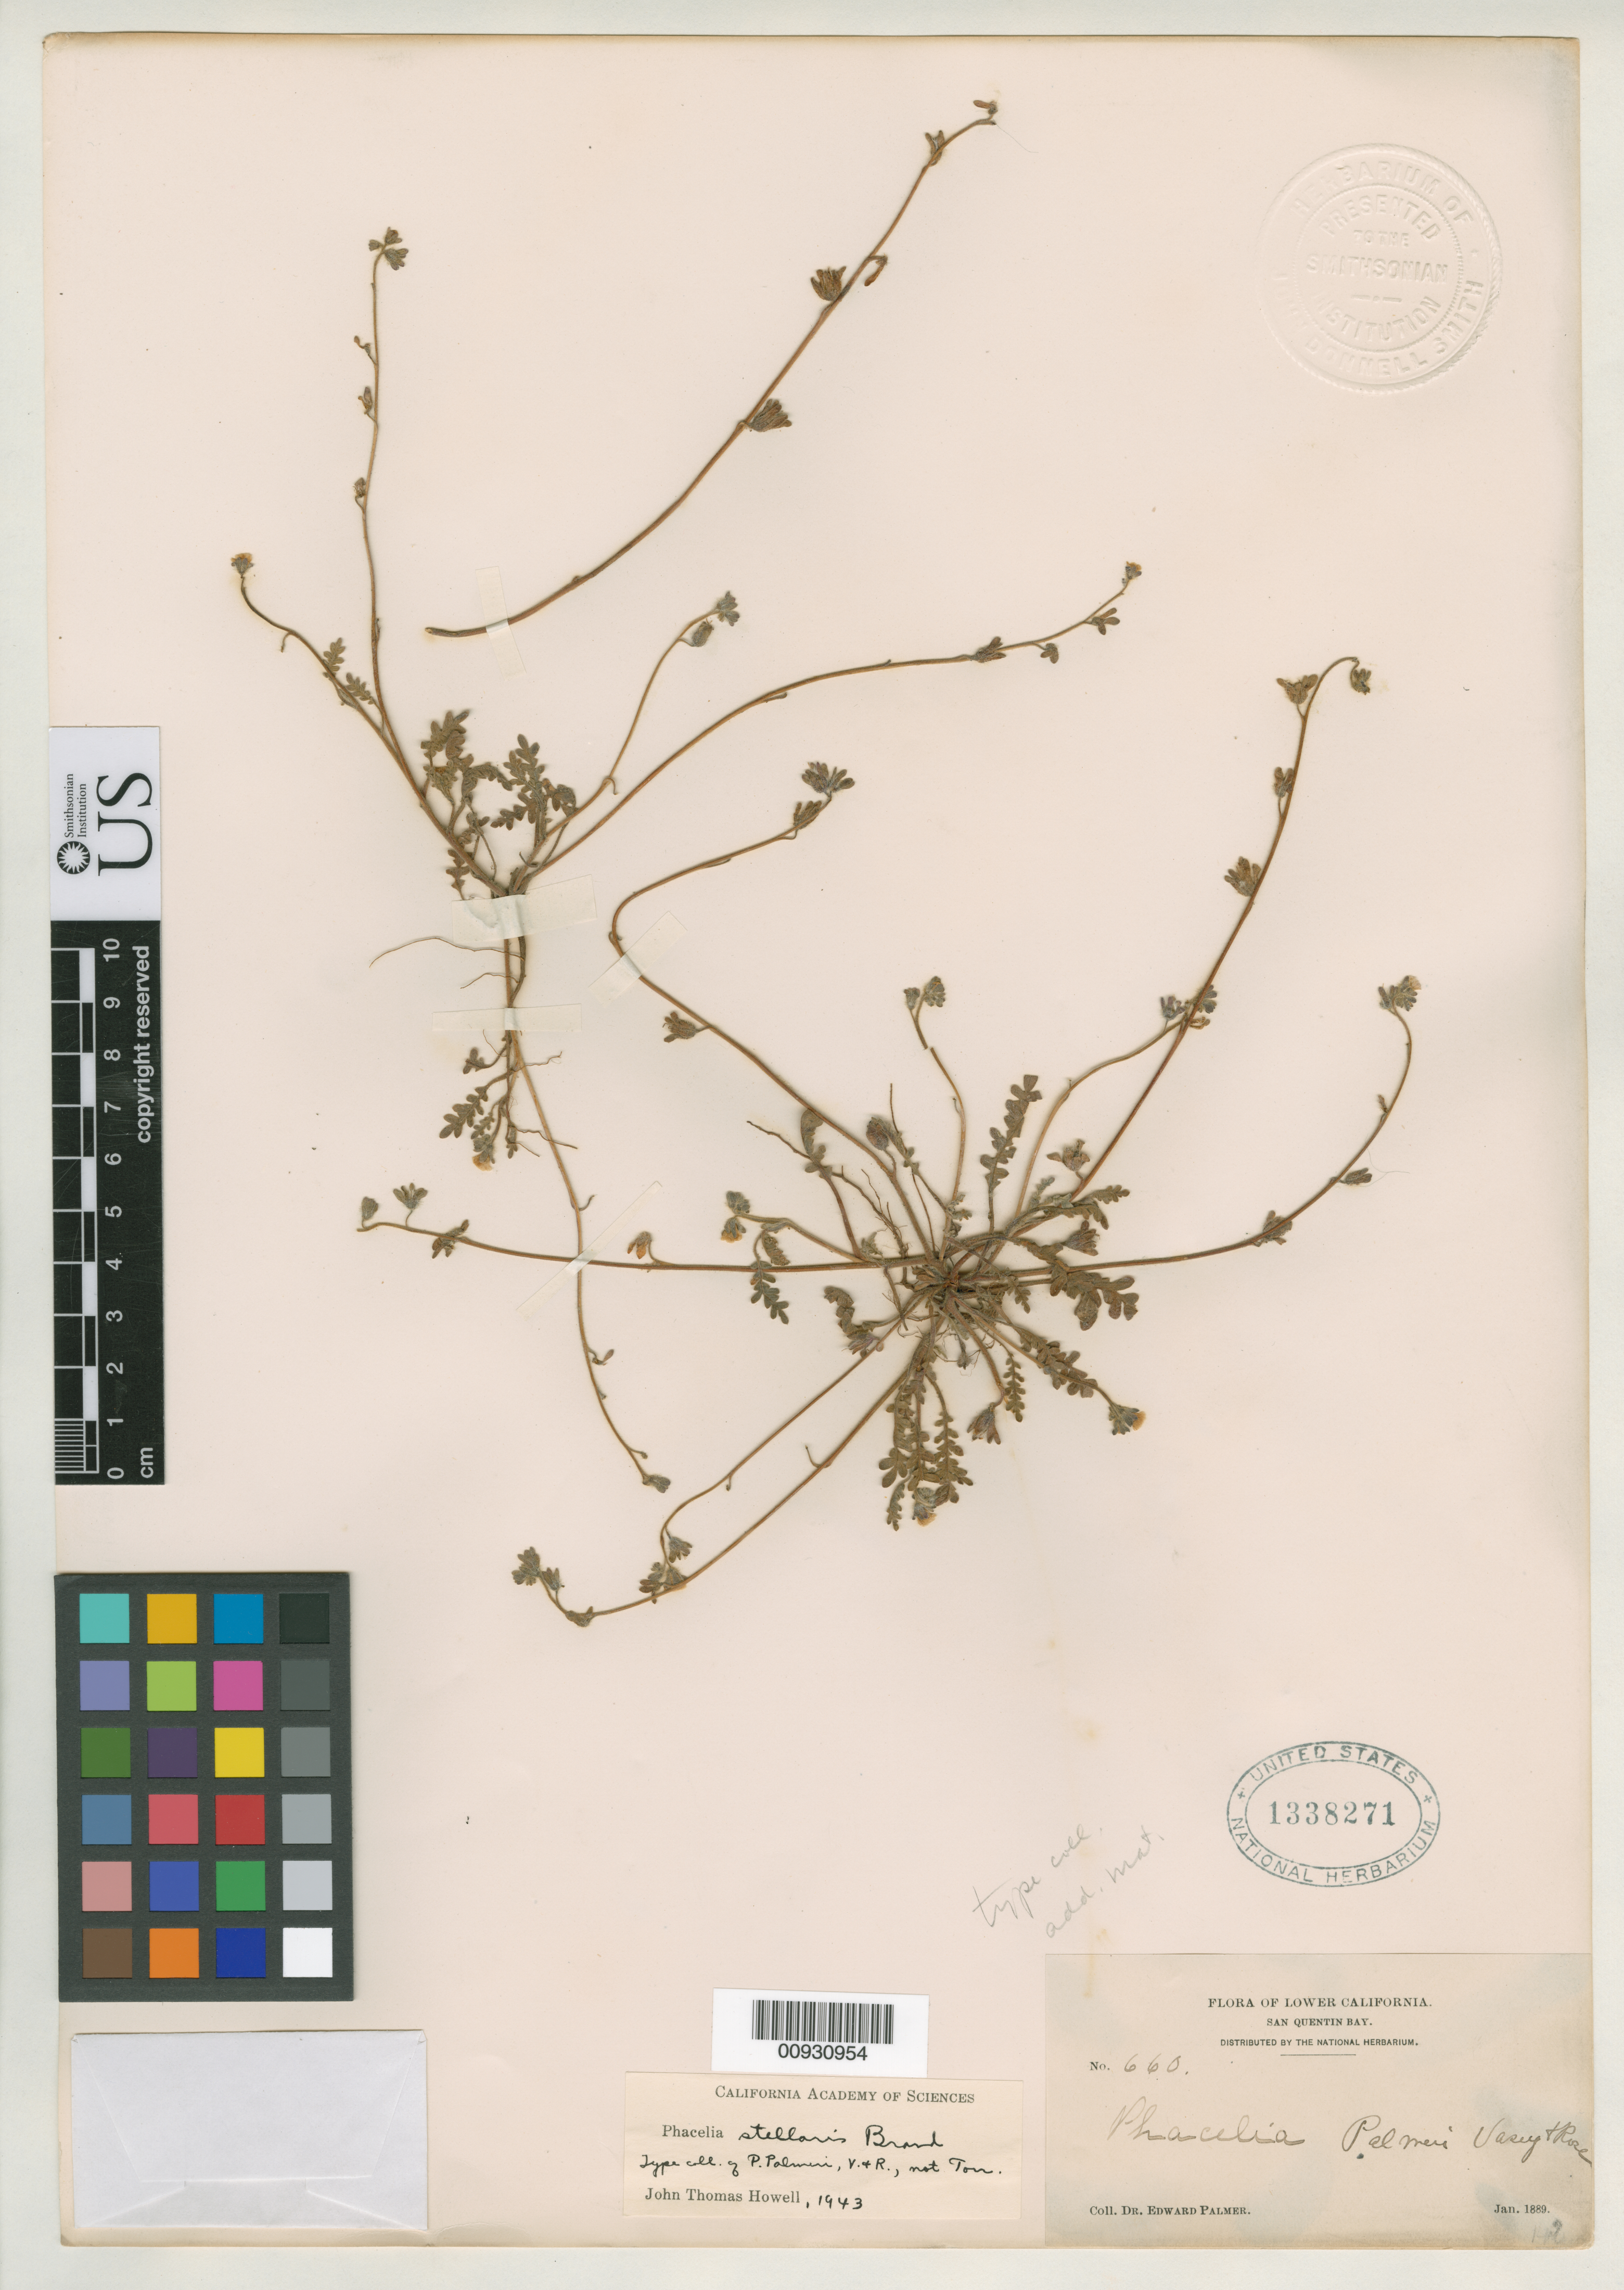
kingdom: Plantae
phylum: Tracheophyta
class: Magnoliopsida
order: Boraginales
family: Hydrophyllaceae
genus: Phacelia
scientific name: Phacelia palmeri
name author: Torr. ex S. Watson in C. King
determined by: Howell, J. T., (CAS), California Academy of Sciences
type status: Isotype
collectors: E. Palmer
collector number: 660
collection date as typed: Jan 1889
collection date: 1889-01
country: Mexico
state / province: Baja California Norte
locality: San Quentin Bay.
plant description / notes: Later homonym of Phacelia palmeri Torrey.; Also a type of Phacelia stellaris Brand, nom. nov.; Replacement name for Phacelia palmeri Vasey & Rose, non P. palmeri Torrey.; Also a type of Phacelia palmeri Vasey & Rose, nom. illeg.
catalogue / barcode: US 1338271